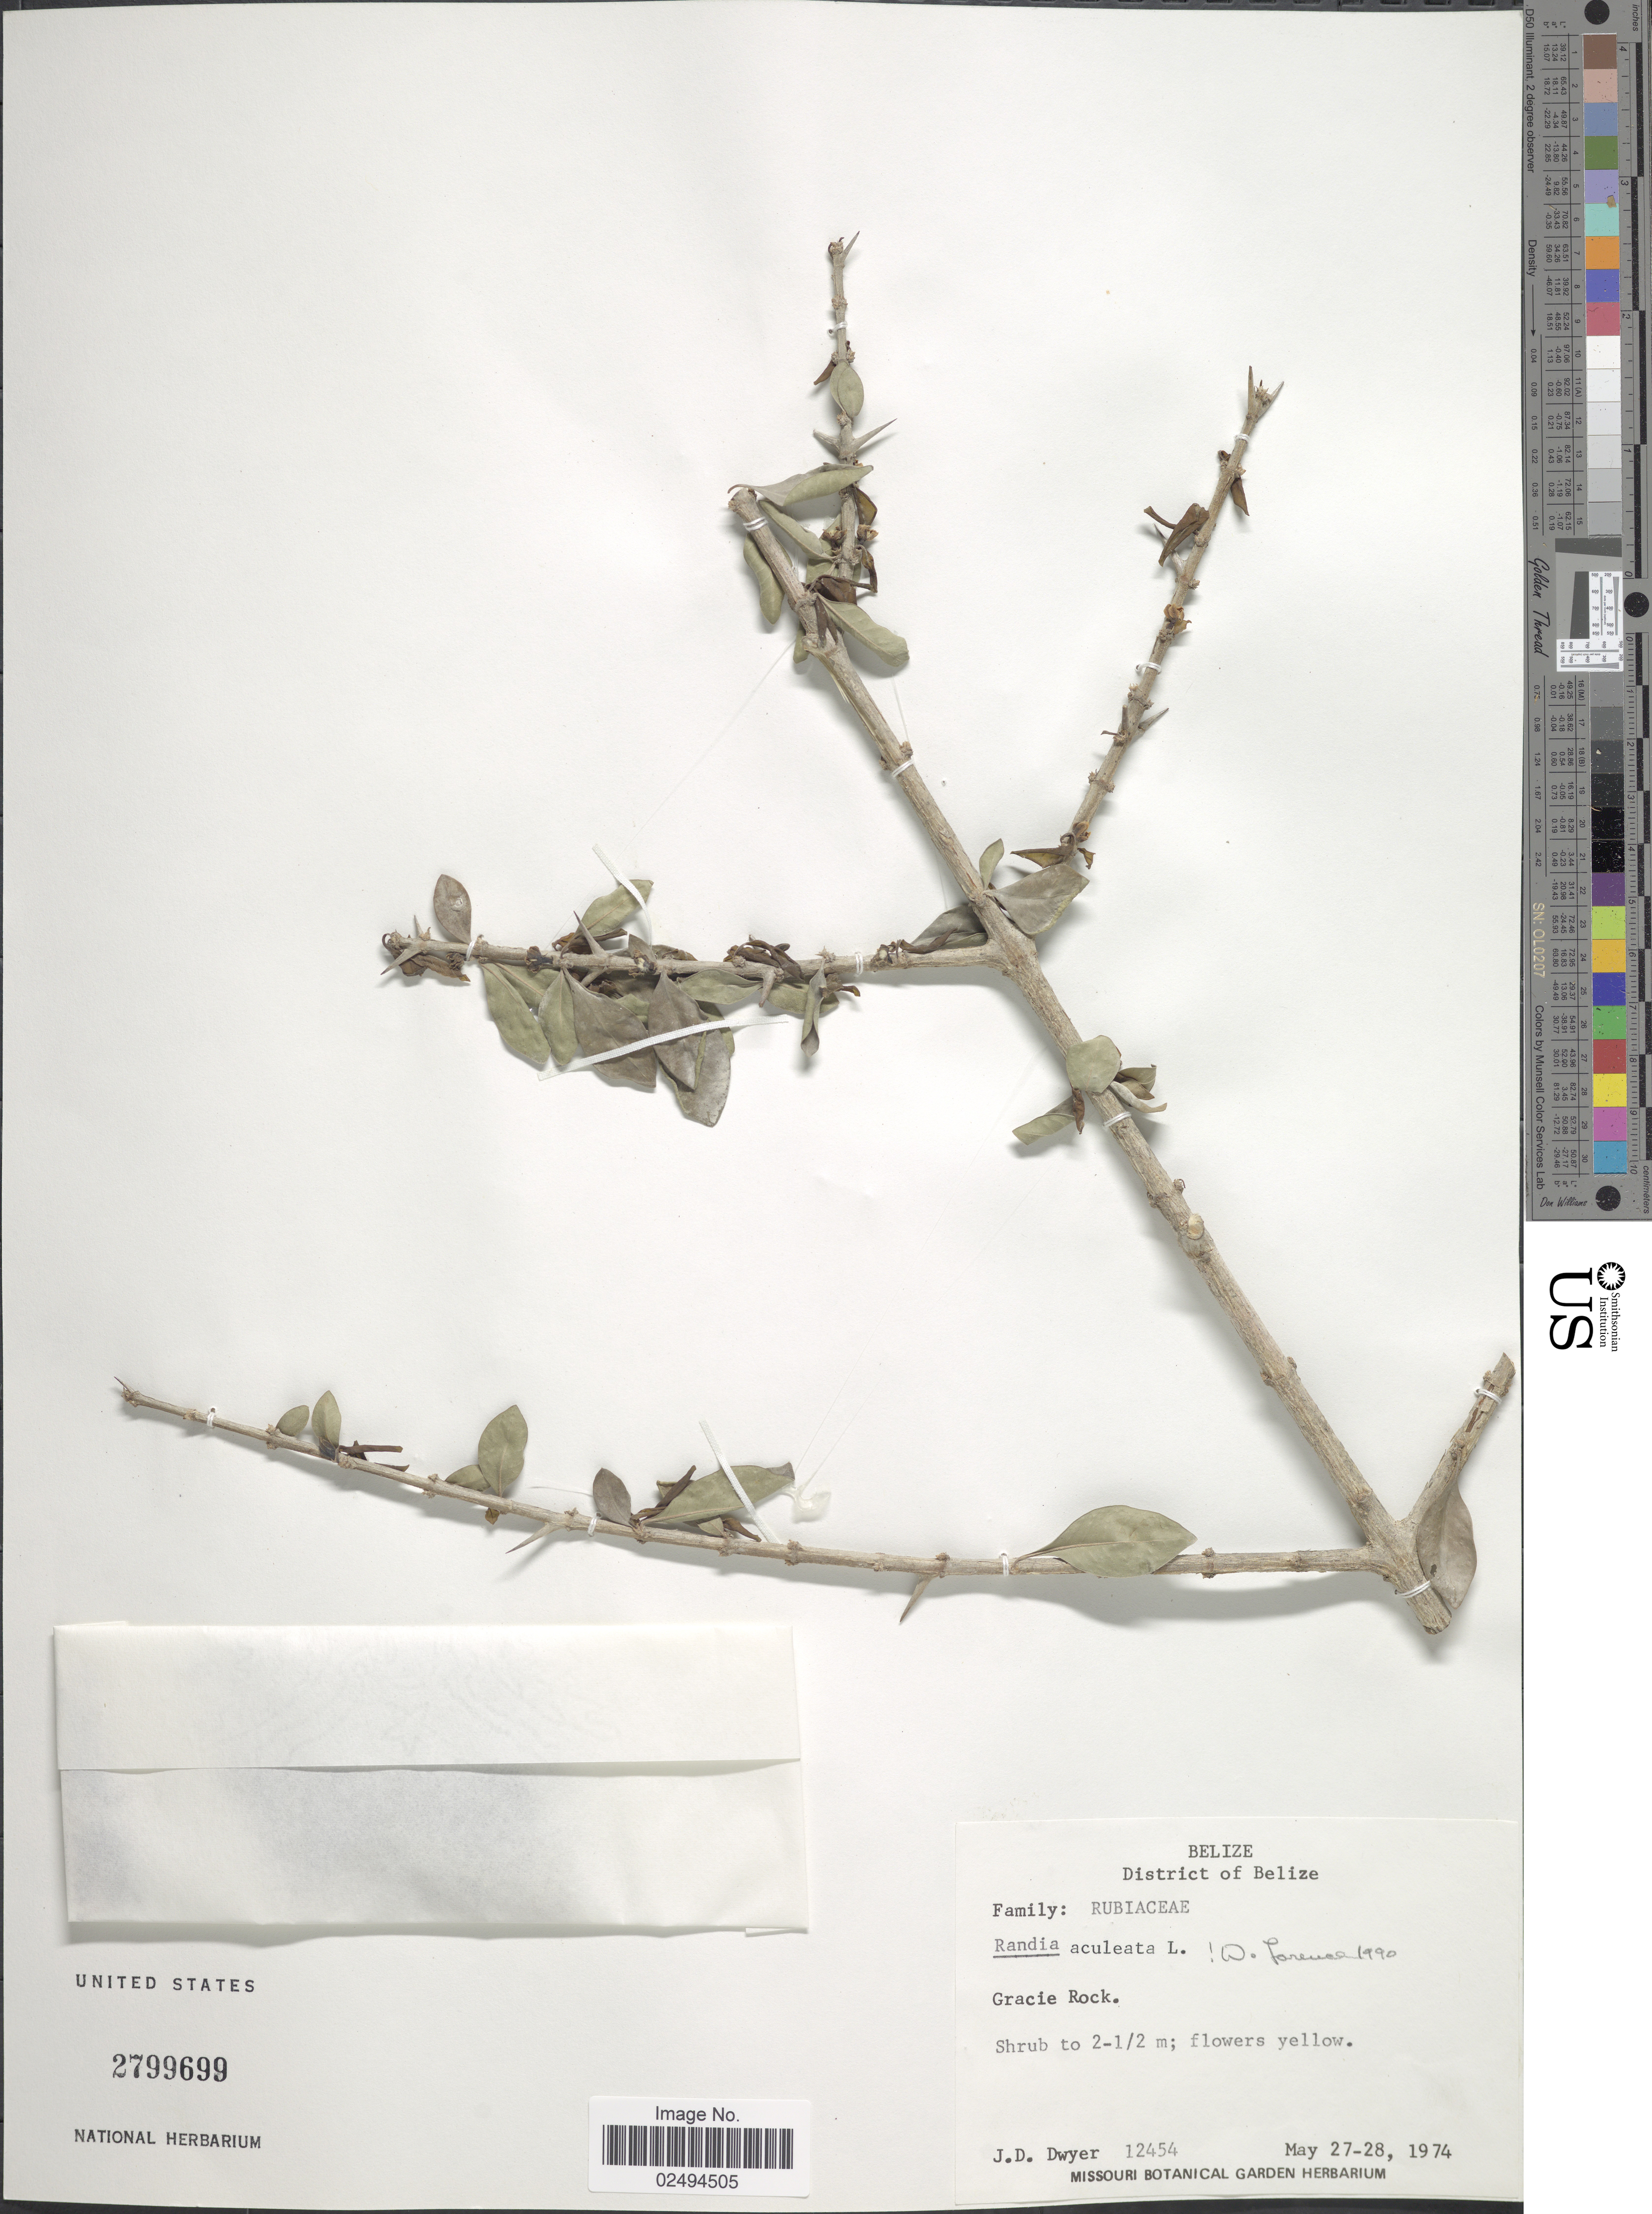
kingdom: Plantae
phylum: Tracheophyta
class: Magnoliopsida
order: Gentianales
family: Rubiaceae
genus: Randia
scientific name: Randia aculeata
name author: L.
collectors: J. D. Dwyer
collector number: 12454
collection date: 1974-05-27/1974-05-28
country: Belize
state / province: Belize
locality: District of Belize. Gracie Rock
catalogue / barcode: US 2799699